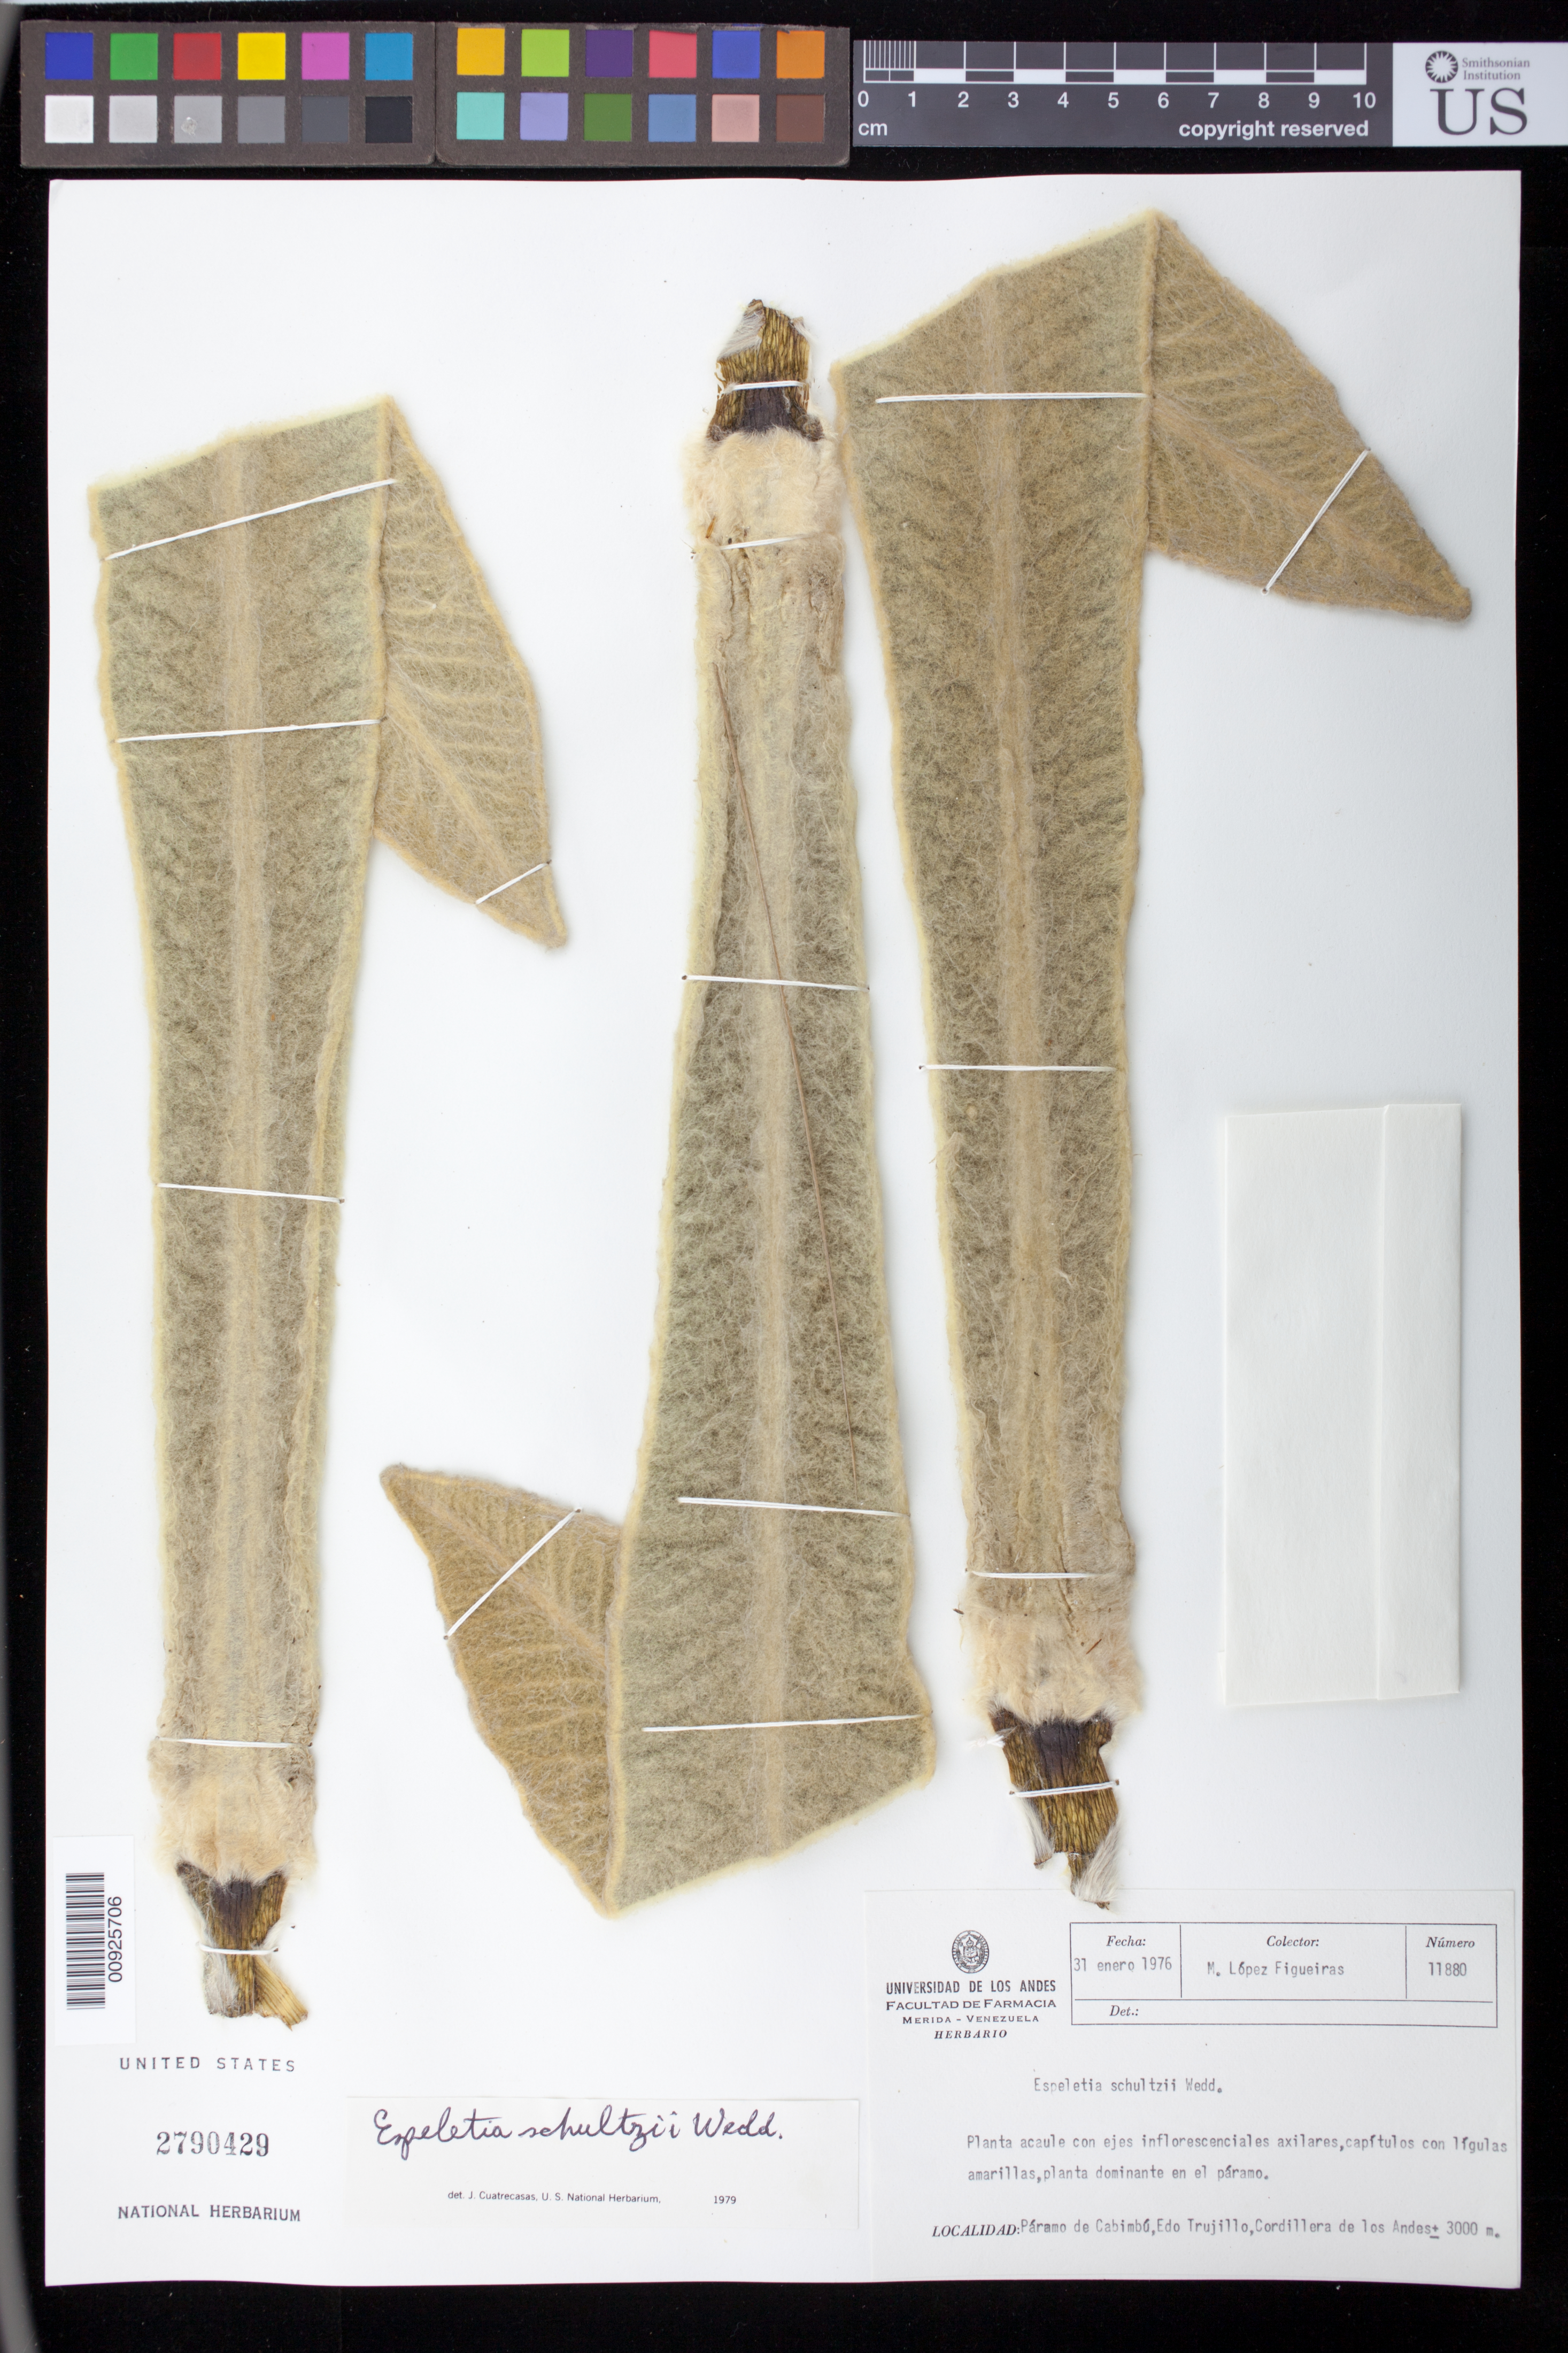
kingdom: Plantae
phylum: Tracheophyta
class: Magnoliopsida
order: Asterales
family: Asteraceae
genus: Espeletia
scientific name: Espeletia schultzii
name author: Wedd.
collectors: M. López Figueiras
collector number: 11880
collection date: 1976-01-31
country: Venezuela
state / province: Trujillo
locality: P. de Cabimbú. Páramo de Cabimbú, Cordillera de los Andes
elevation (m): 3000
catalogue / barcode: US 2790429